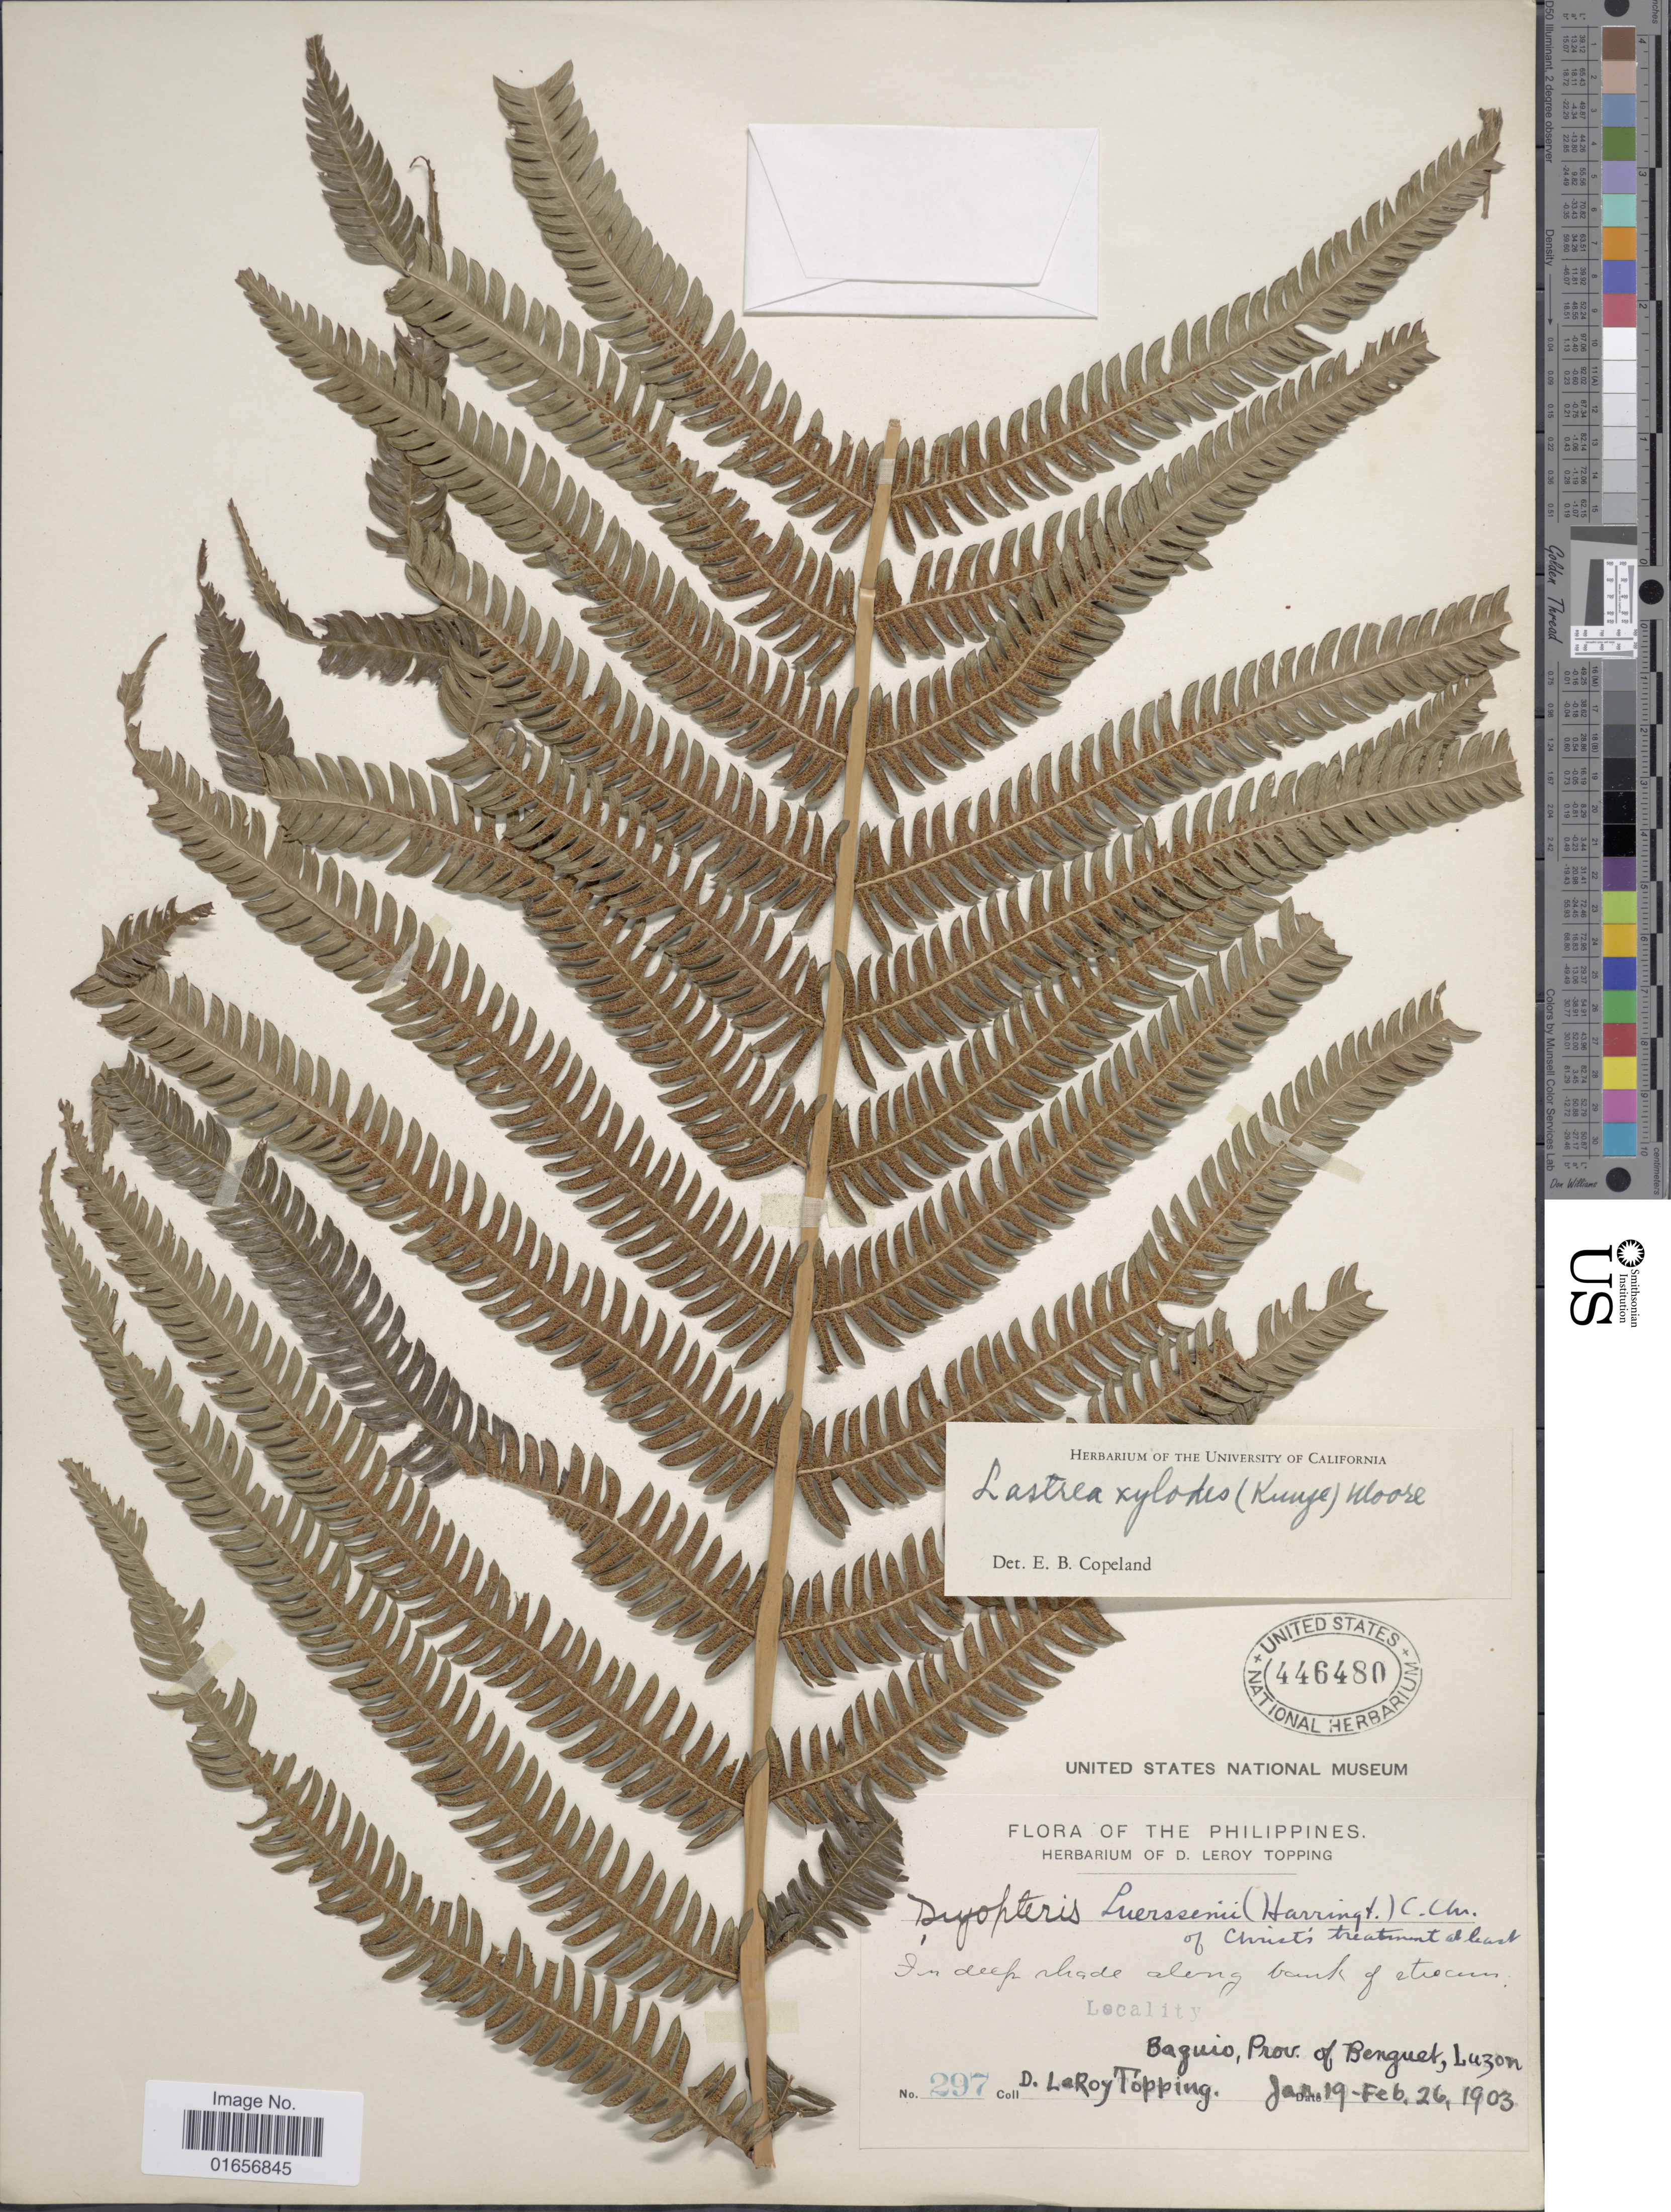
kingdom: Plantae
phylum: Tracheophyta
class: Polypodiopsida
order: Polypodiales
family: Thelypteridaceae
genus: Pseudocyclosorus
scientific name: Pseudocyclosorus tylodes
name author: (Kunze) Ching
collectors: D. L. Topping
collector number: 297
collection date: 1903-01-19/1903-02-26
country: Philippines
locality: Baguio, Prov. of Benguet, Luzon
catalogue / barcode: US 446480